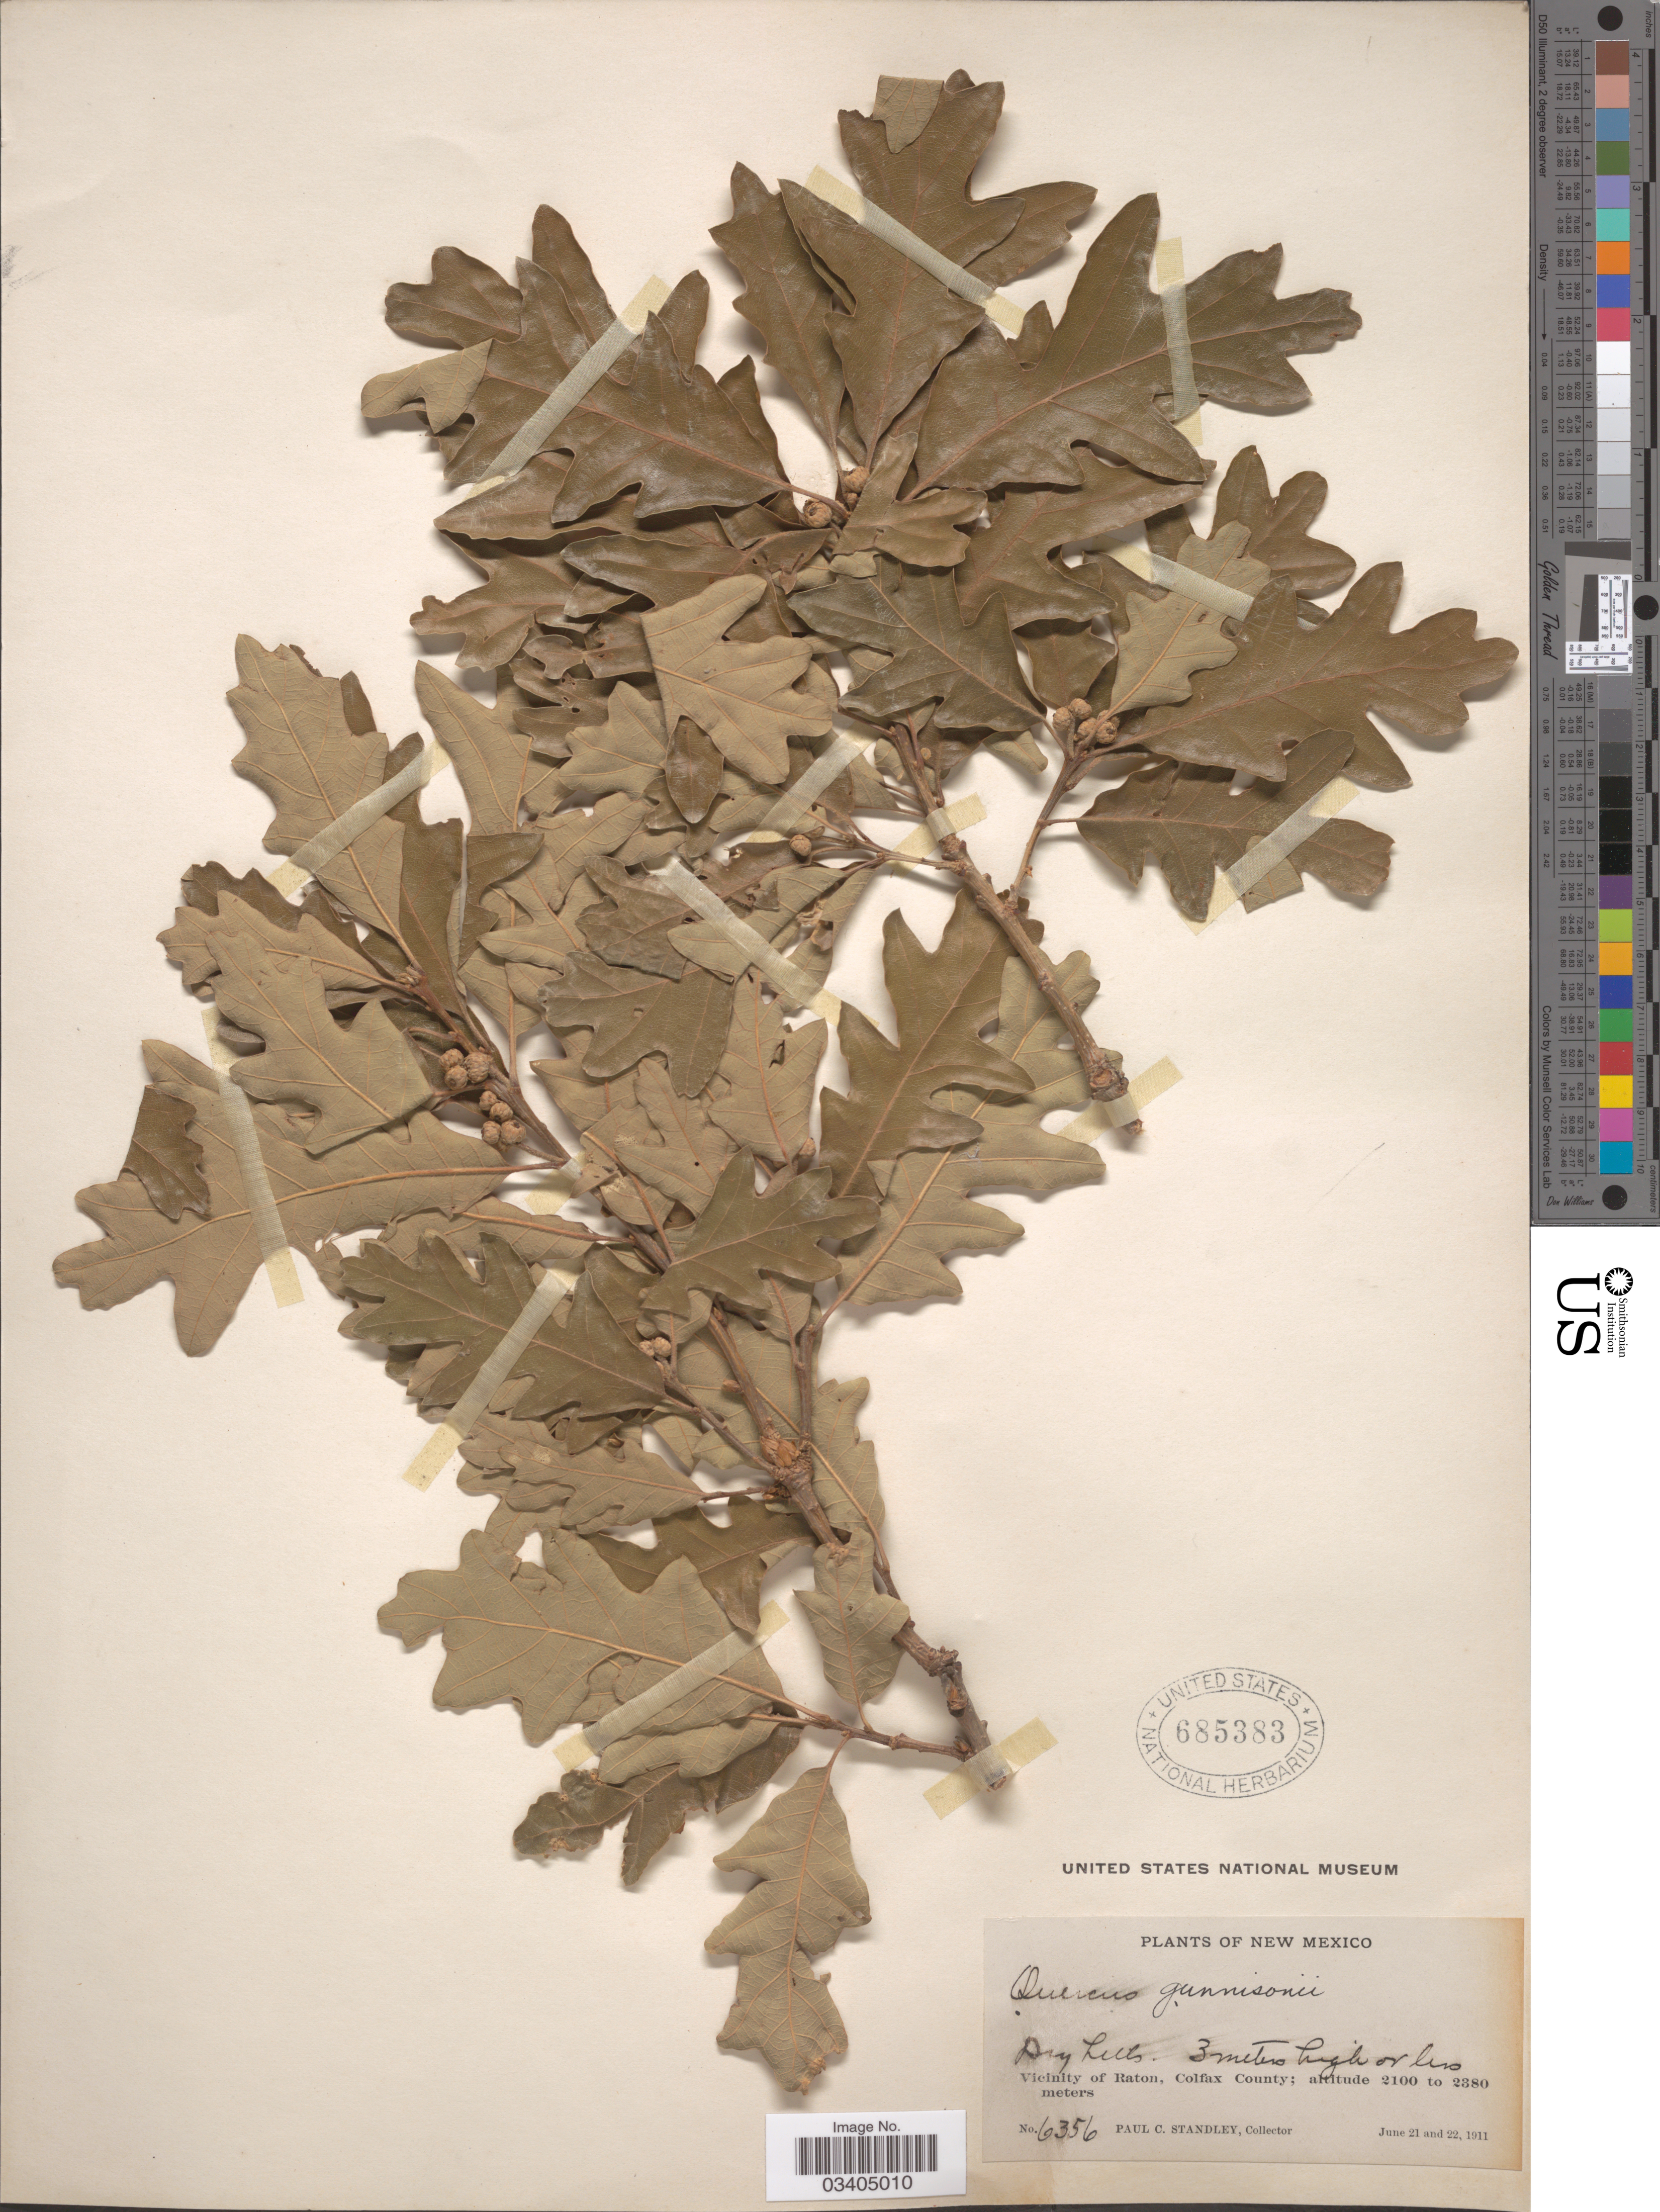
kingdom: Plantae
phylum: Tracheophyta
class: Magnoliopsida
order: Fagales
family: Fagaceae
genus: Quercus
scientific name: Quercus gambelii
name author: Nutt.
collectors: P. C. Standley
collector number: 6356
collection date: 1911-06-21/1911-06-22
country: United States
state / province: New Mexico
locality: Vicinity of Raton, Colfax County.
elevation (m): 2100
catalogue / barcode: US 685383